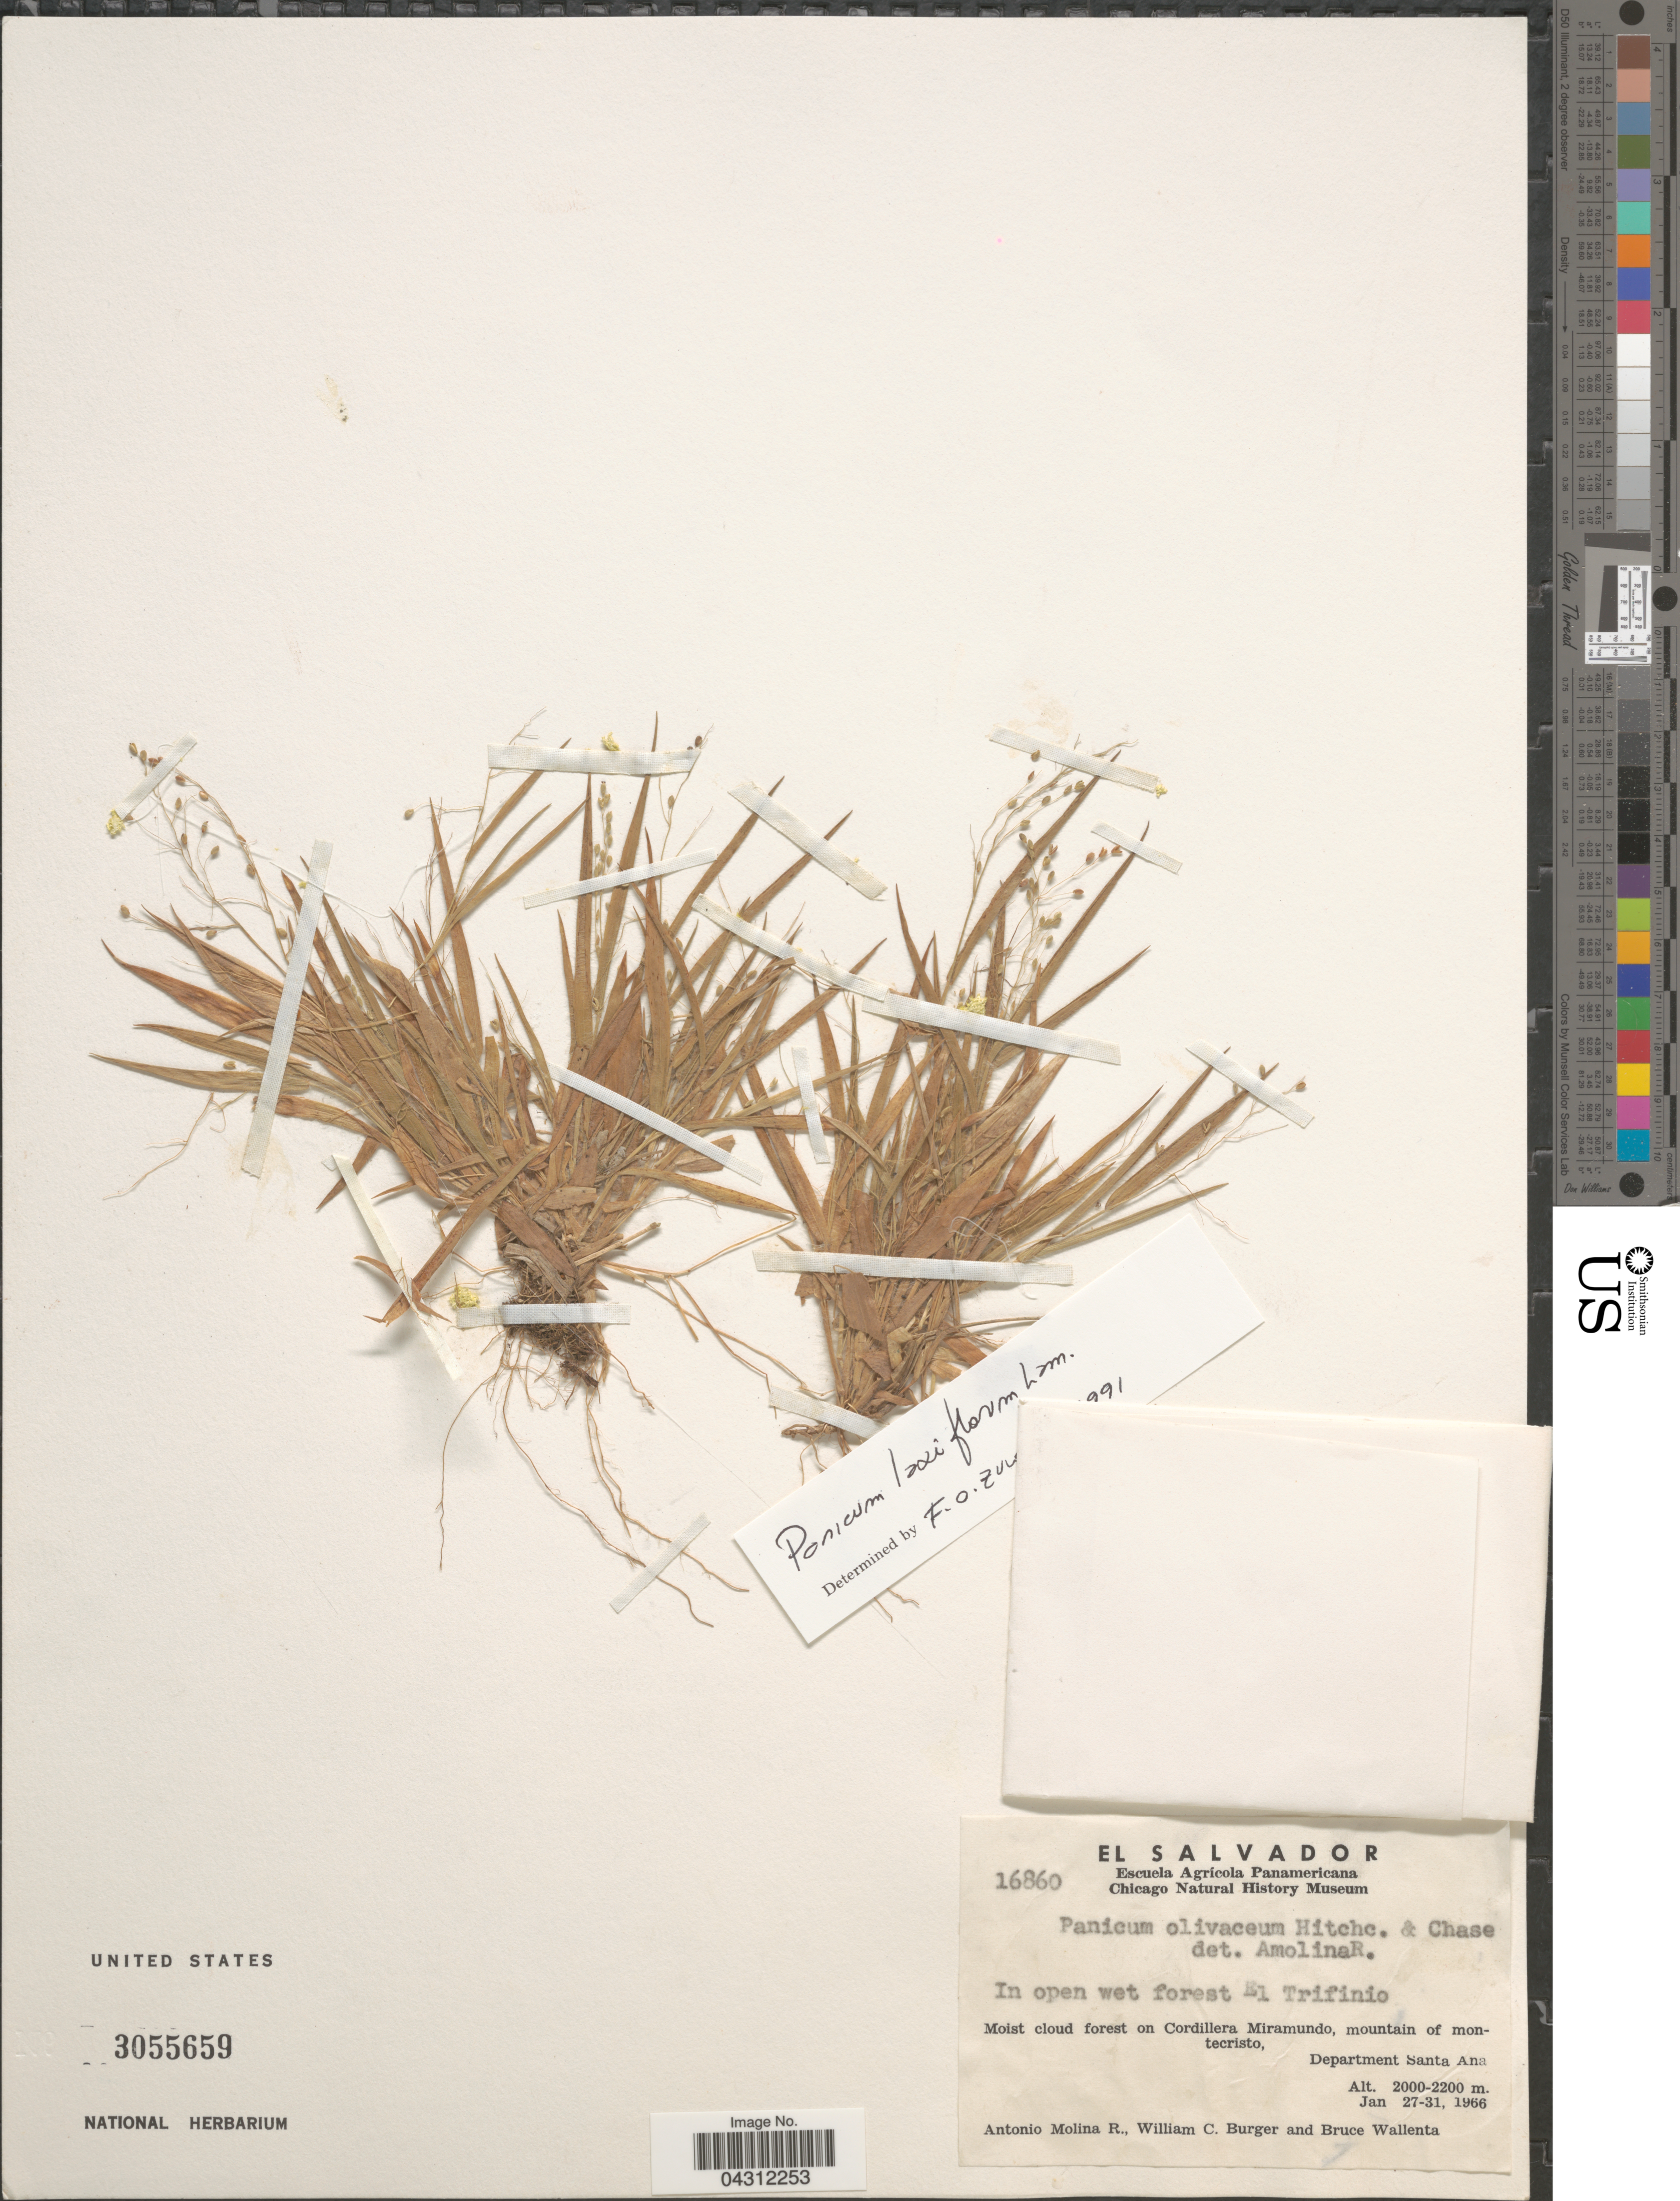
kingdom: Plantae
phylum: Tracheophyta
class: Liliopsida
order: Poales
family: Poaceae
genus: Dichanthelium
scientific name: Dichanthelium laxiflorum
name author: (Lam.) Gould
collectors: A. Molina R., W. Burger & B. Wallenta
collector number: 16860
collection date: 1966-01-27/1966-01-31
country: El Salvador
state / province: Santa Ana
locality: In open west forest El Trifinio. Moist cloud forest on Cordillera Miramundo, mountain of montecristo, Department Santa Ana.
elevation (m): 2000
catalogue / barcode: US 3055659